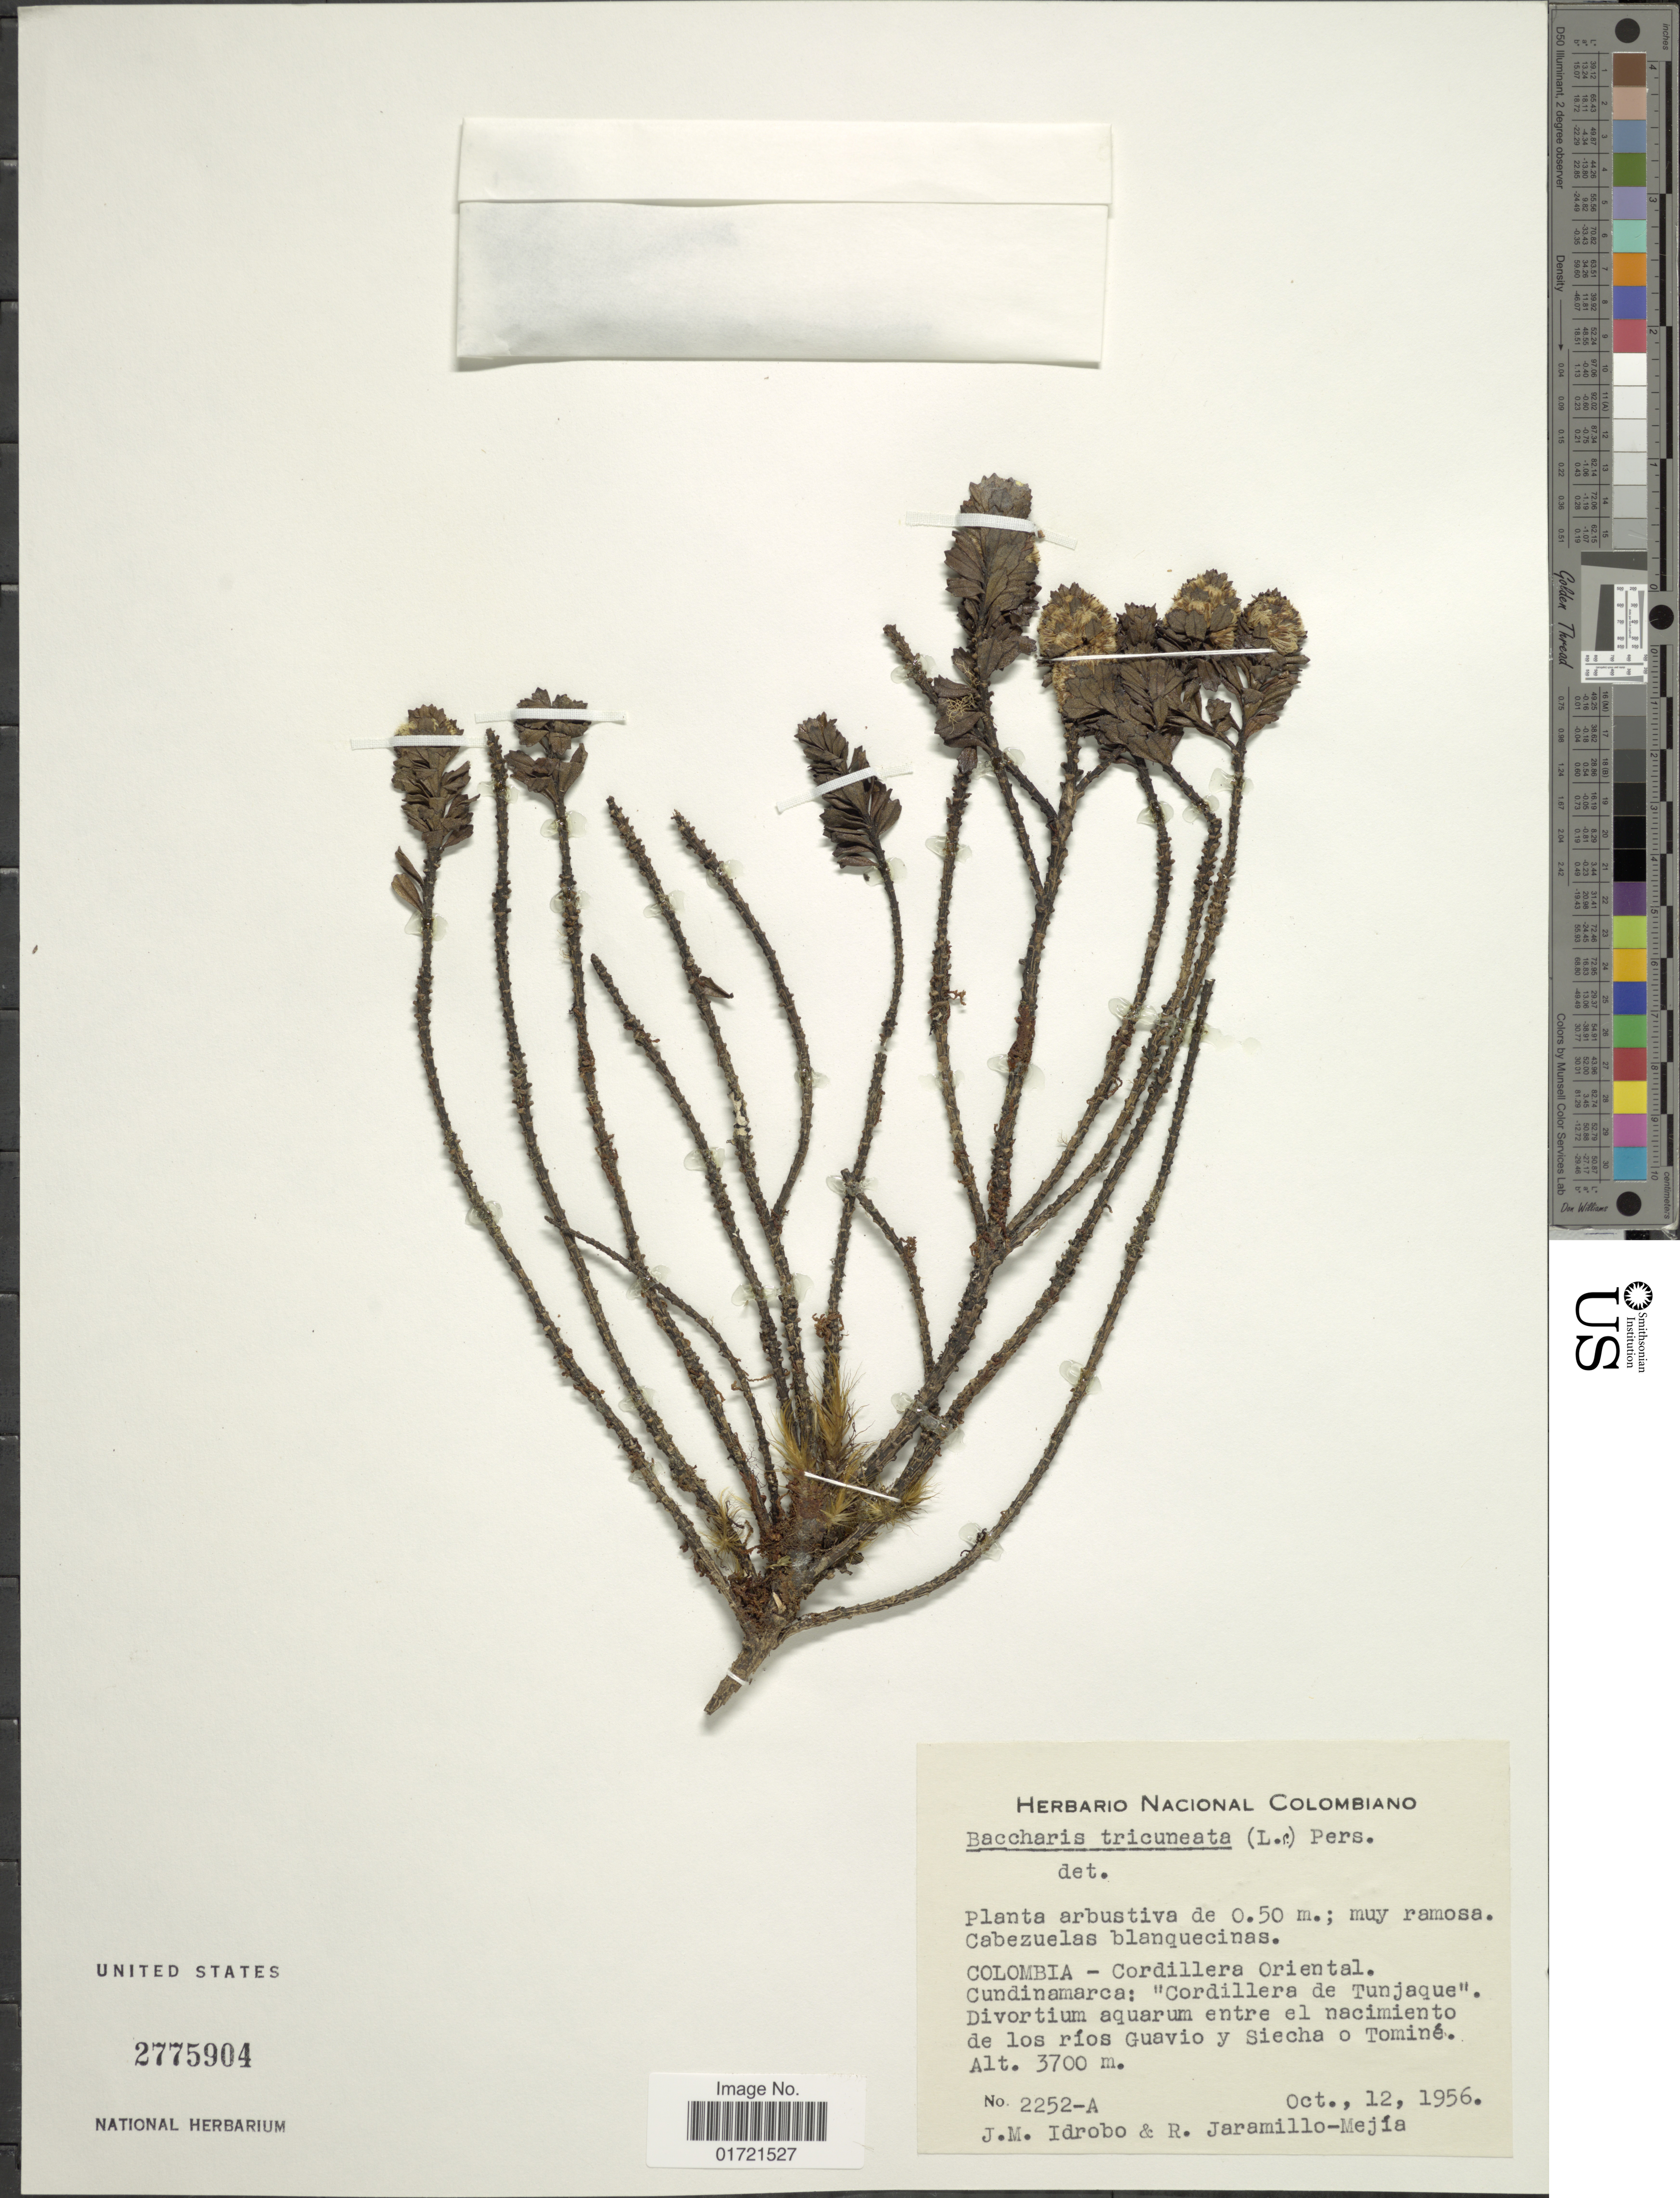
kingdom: Plantae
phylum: Tracheophyta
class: Magnoliopsida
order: Asterales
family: Asteraceae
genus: Baccharis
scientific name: Baccharis tricuneata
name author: (L. f.) Pers.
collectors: J. M. Idrobo & R. Jaramillo M.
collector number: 2252A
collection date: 1956-10-12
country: Colombia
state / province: Cundinamarca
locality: Cordillera Oriental, "Cordillera de Tunjaque" Divortium aquarm entre el nacimiento de los rios Guavio y Siecha o Tomine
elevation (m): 3700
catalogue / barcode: US 2775904